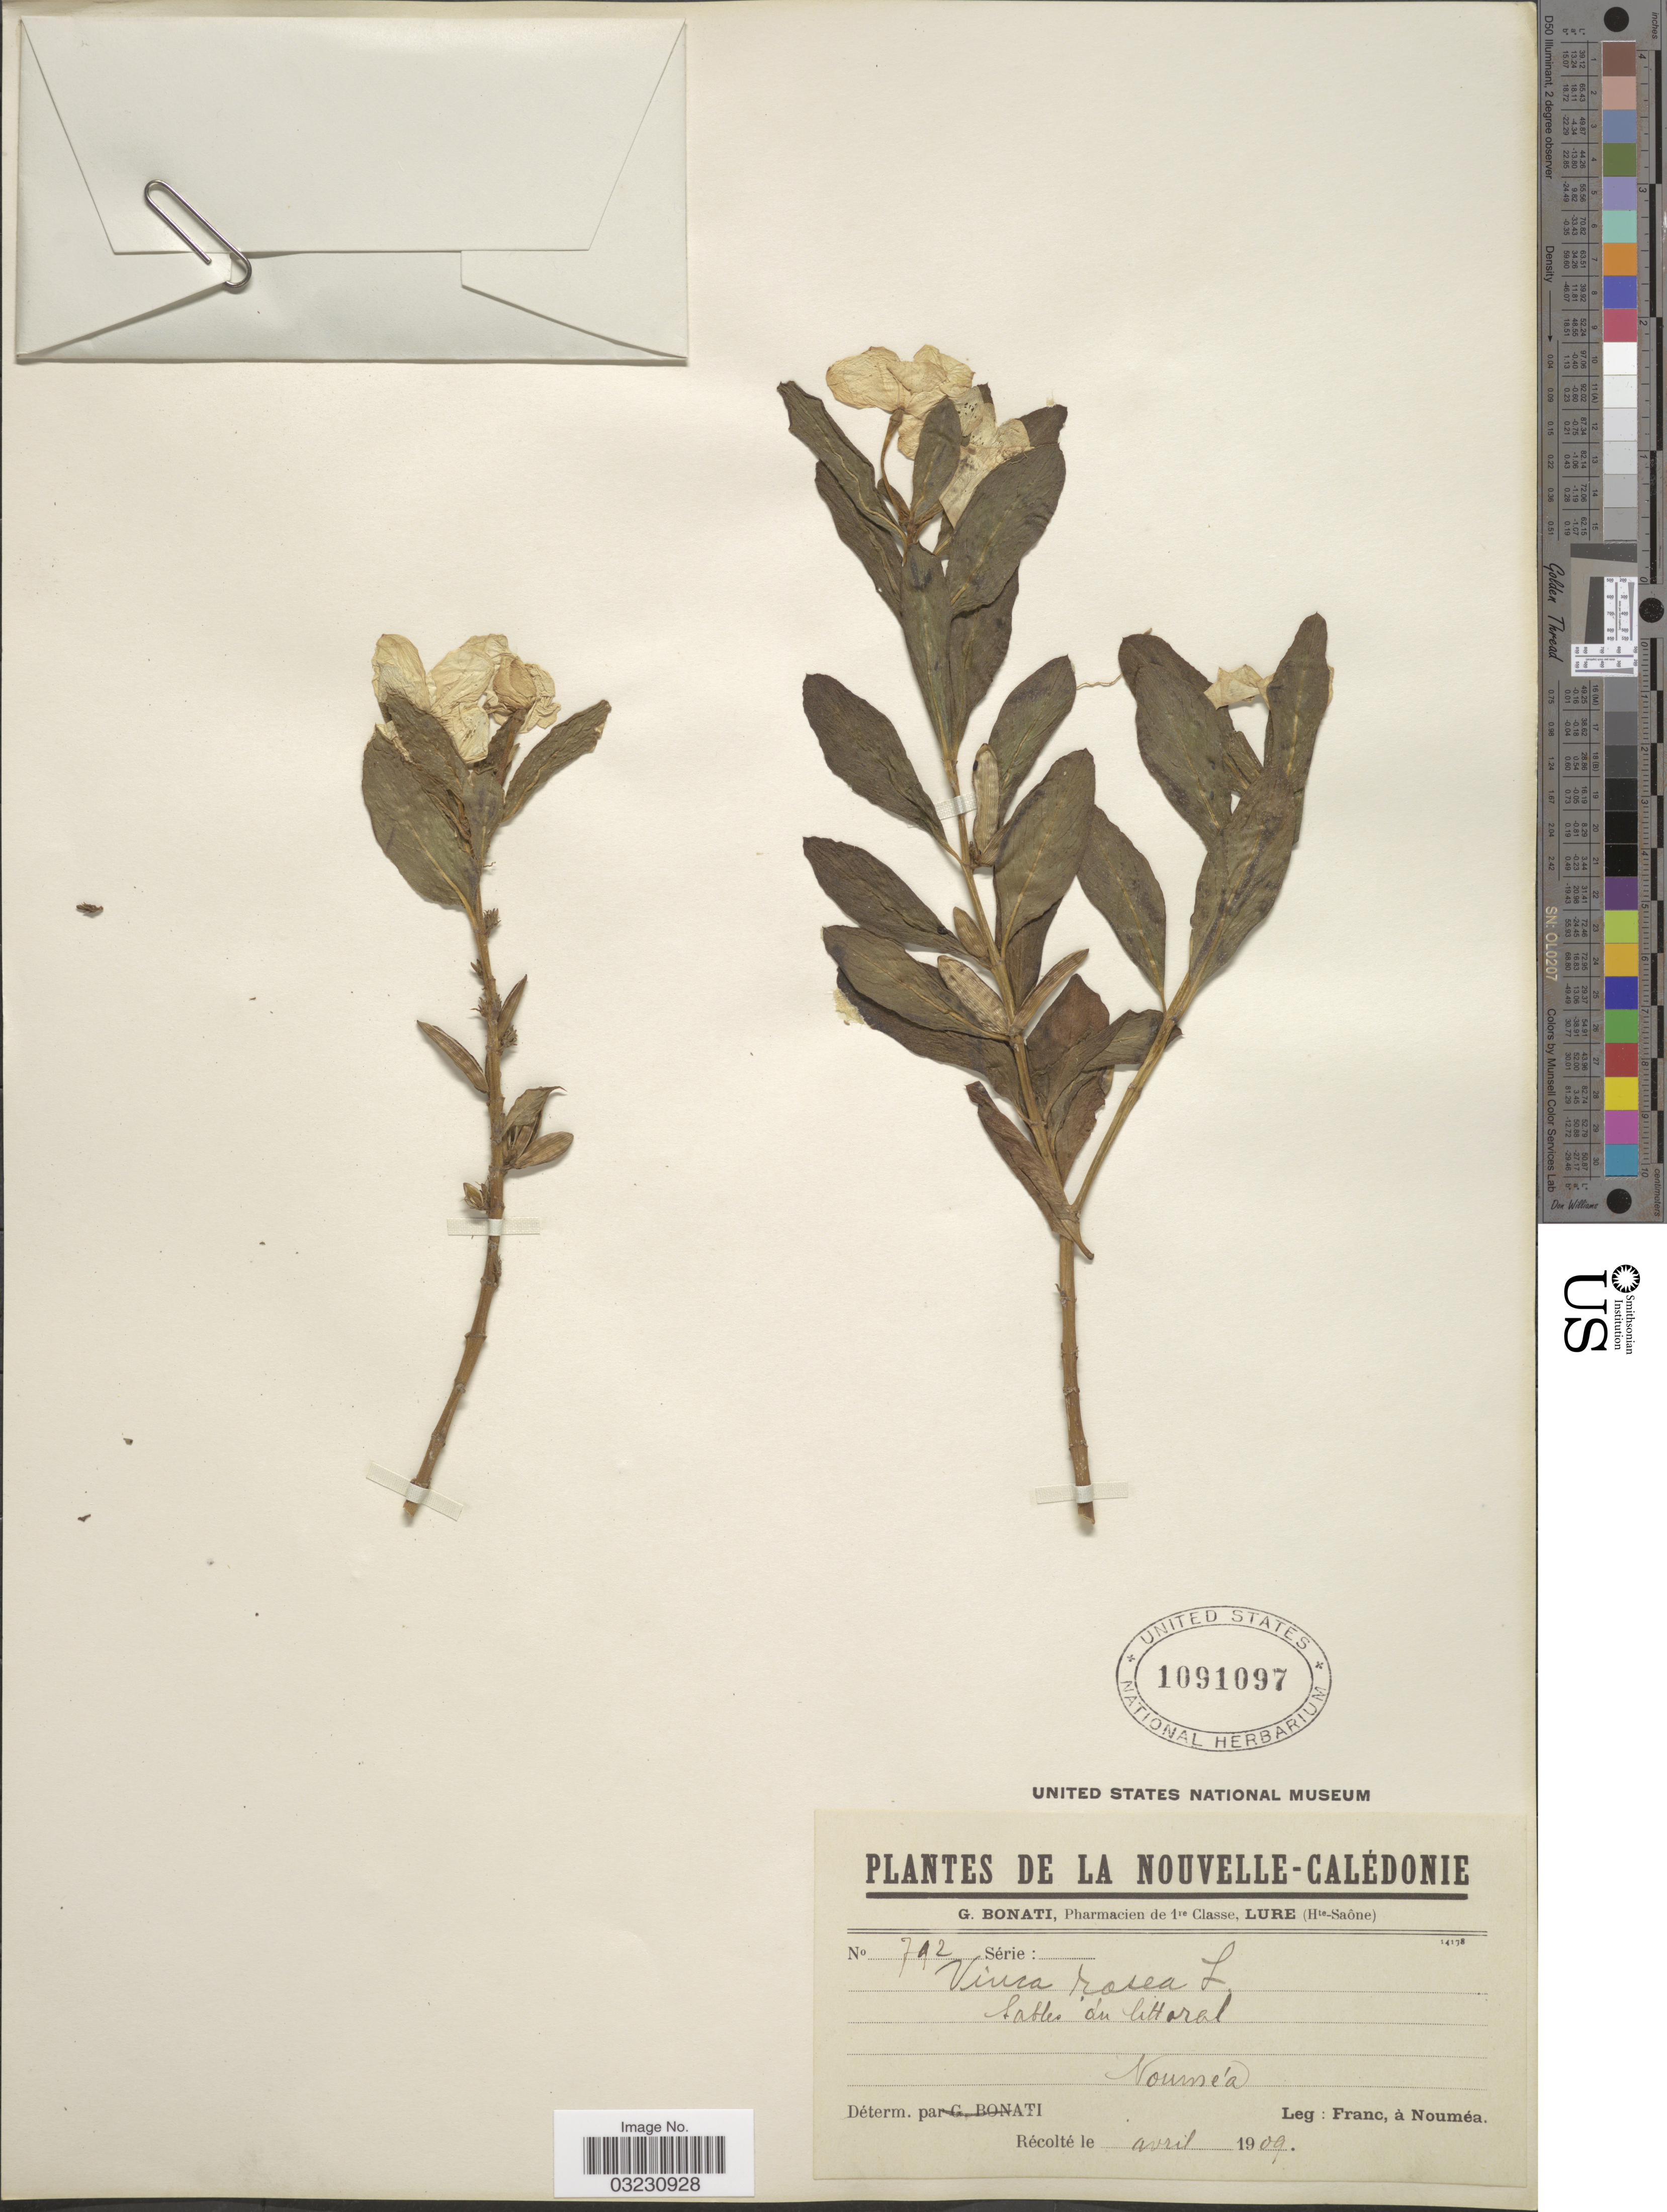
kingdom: Plantae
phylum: Tracheophyta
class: Magnoliopsida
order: Gentianales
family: Apocynaceae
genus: Catharanthus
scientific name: Catharanthus roseus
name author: (L.) G. Don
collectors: Franc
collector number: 792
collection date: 1909-04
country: New Caledonia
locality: Nouméa.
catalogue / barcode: US 1091097